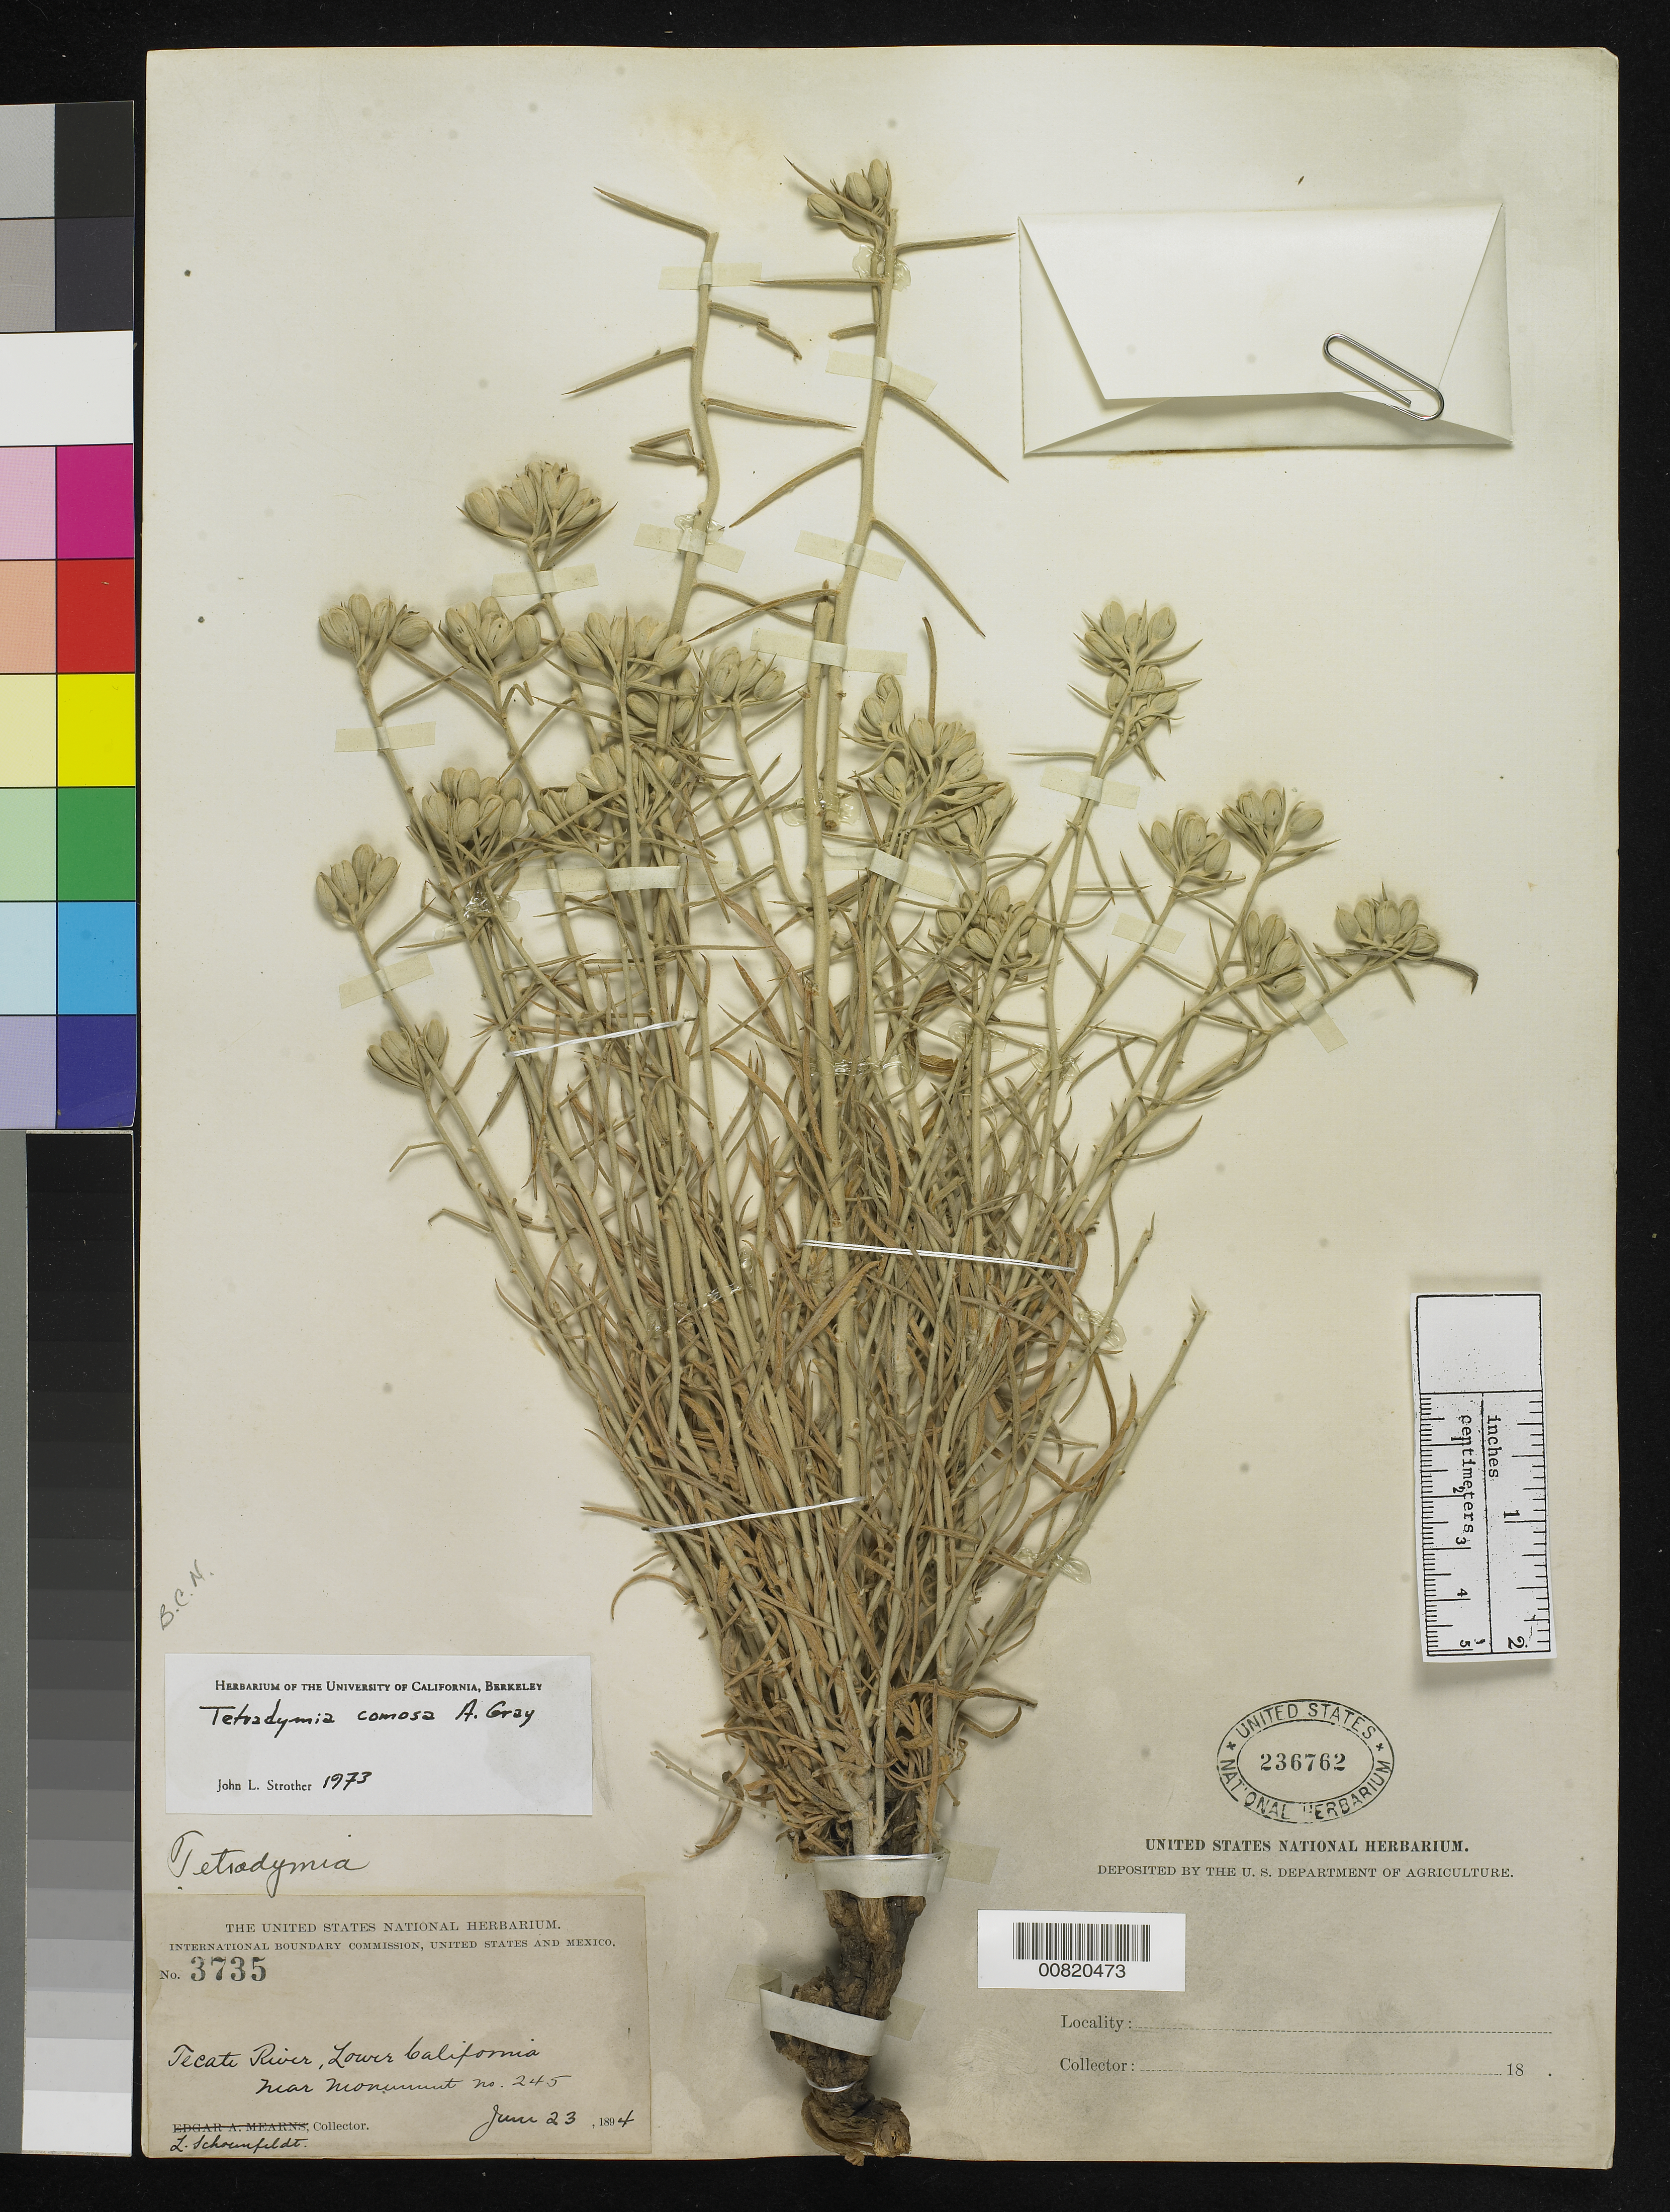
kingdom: Plantae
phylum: Tracheophyta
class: Magnoliopsida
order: Asterales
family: Asteraceae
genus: Tetradymia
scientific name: Tetradymia comosa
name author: A. Gray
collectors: L. Schoenfeldt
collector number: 3735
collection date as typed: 23 Jun 1894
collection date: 1894-06-23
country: Mexico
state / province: Baja California Norte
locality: Tecate River, Baja California, near monument no. 245.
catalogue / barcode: US 236762